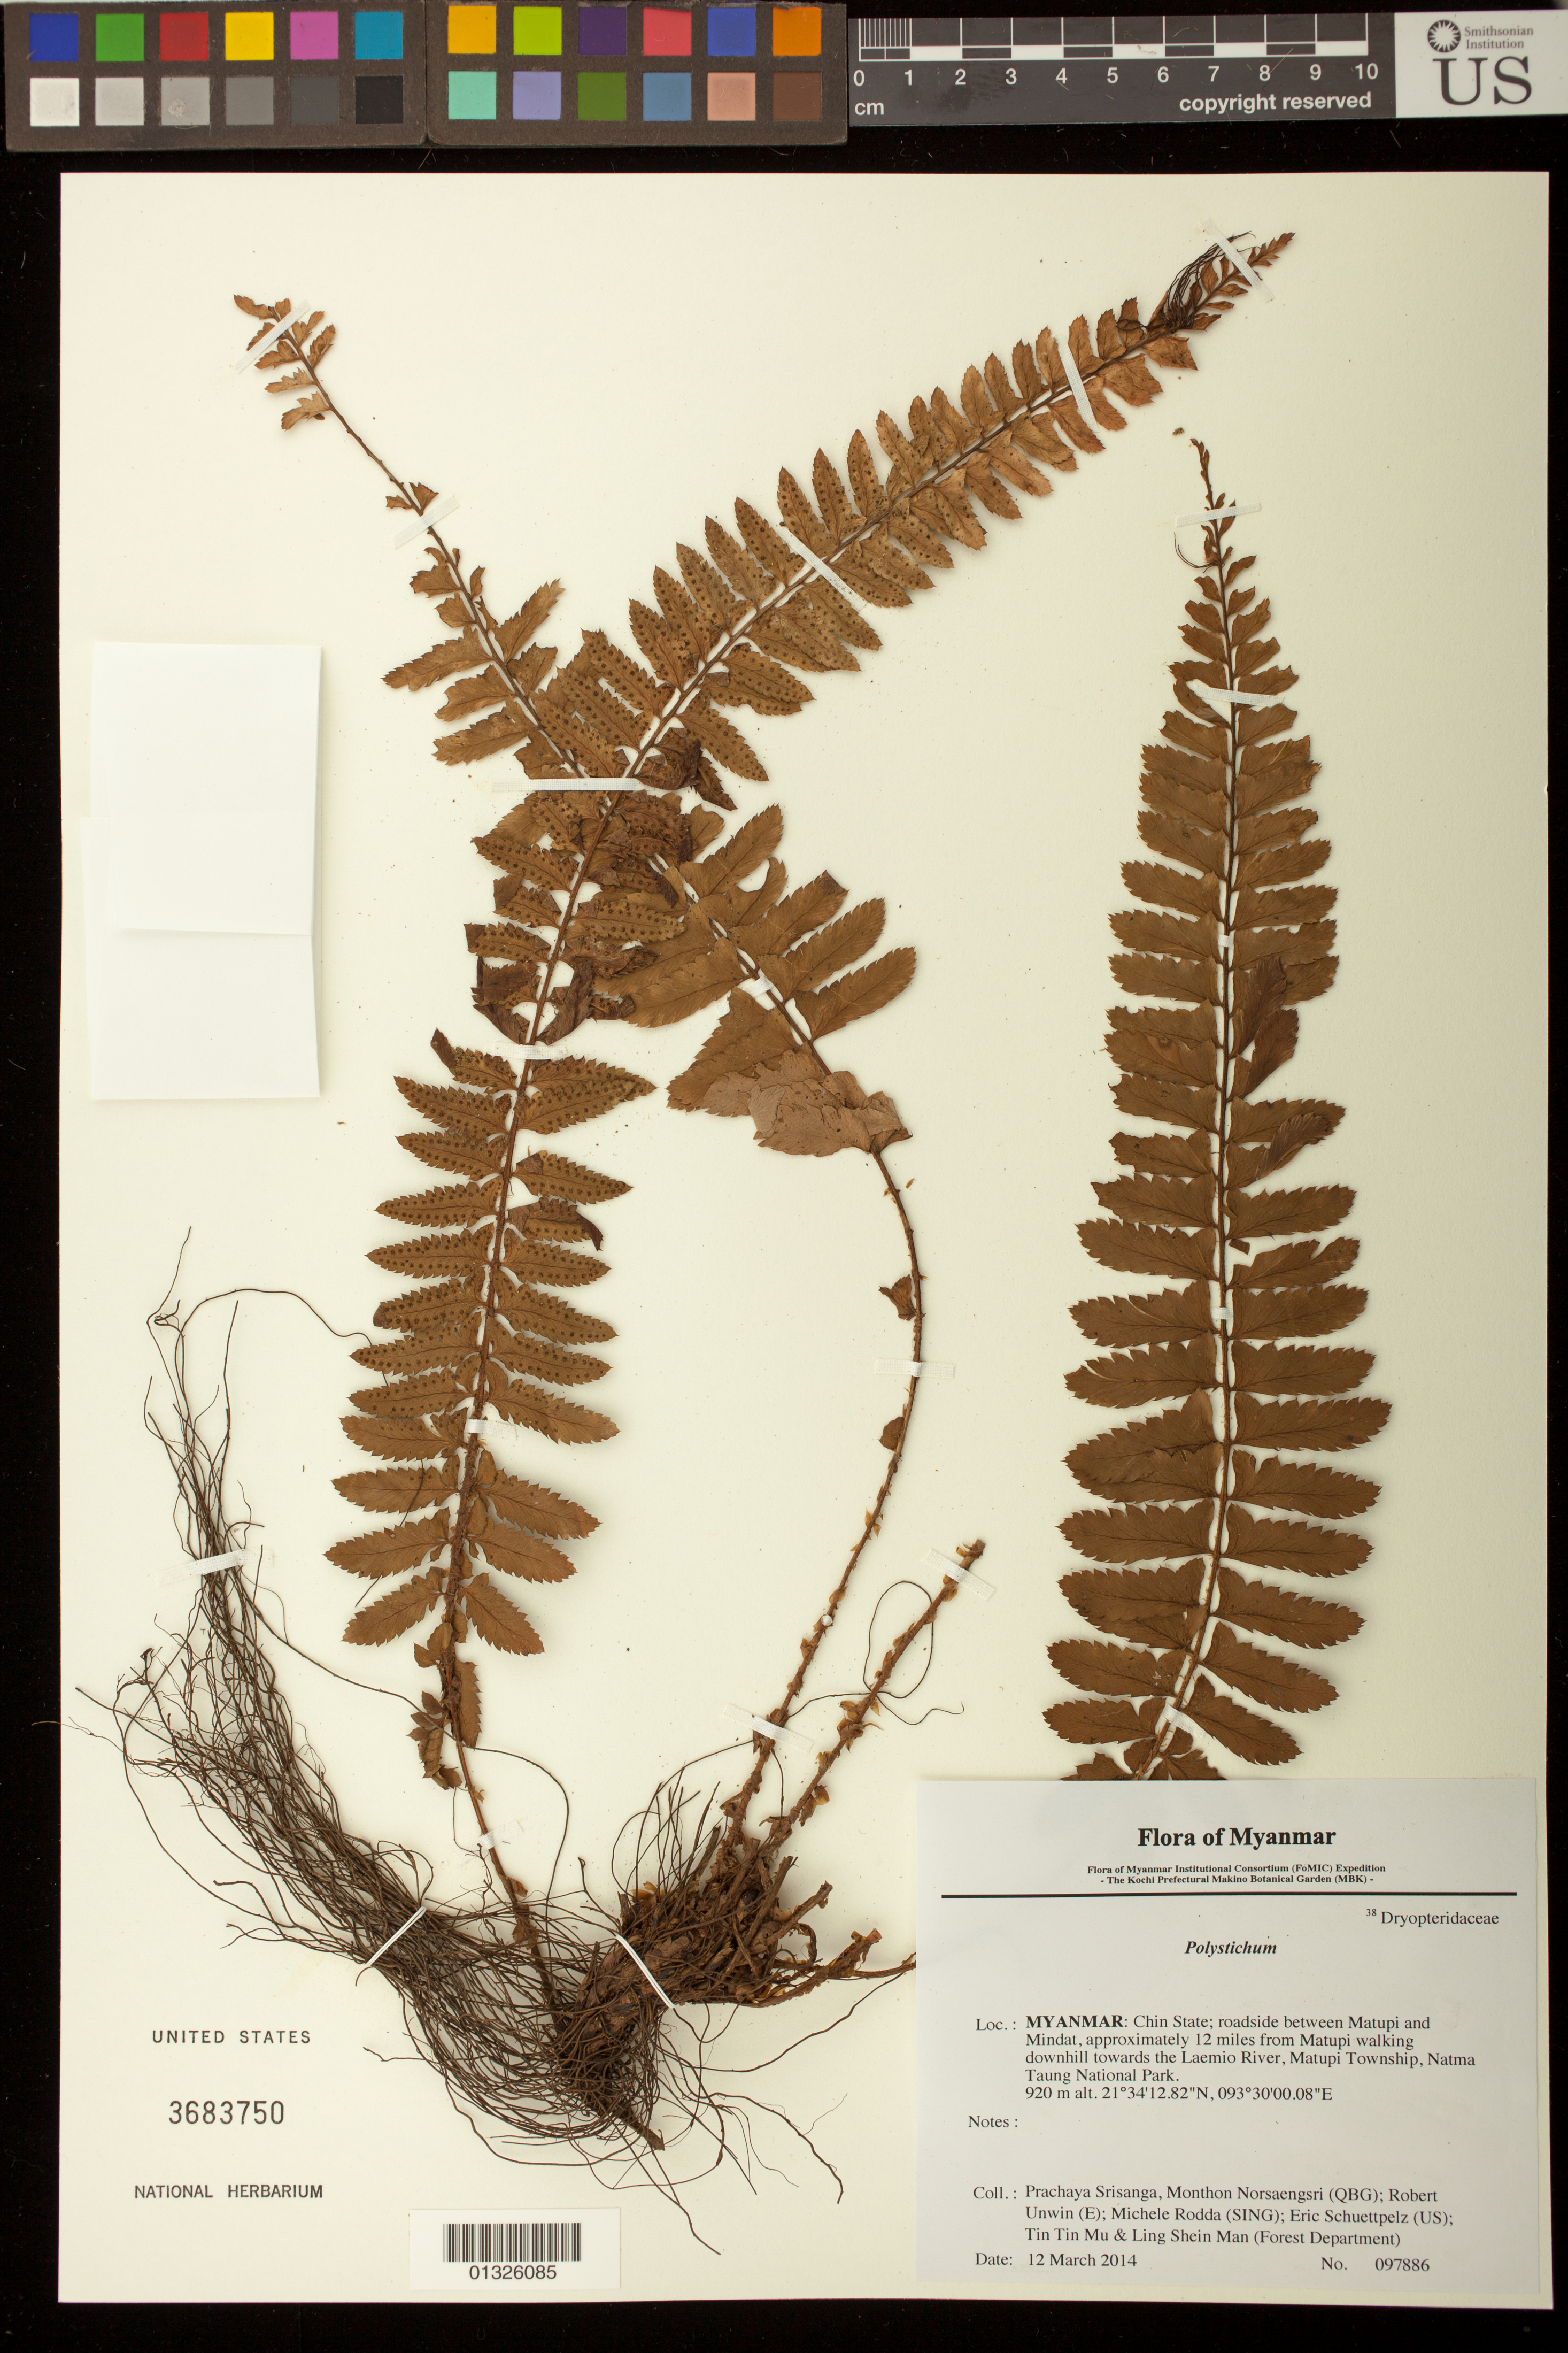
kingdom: Plantae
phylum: Tracheophyta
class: Polypodiopsida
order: Polypodiales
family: Dryopteridaceae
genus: Polystichum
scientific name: Polystichum sp.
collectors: P. Srisanga, M. Norsaengsri, R. Unwin, M. Rodda, E. Schuettpelz, Tin Tin Mu & Ling Shein Man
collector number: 97886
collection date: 2014-03-12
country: Myanmar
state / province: Chin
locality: Roadside between Matupi and Mindat, approximately 12 miles from Matupi walking downhill towards the Laemio River, Matupi Township, Natma Taung National Park.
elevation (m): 920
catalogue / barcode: US 3683750